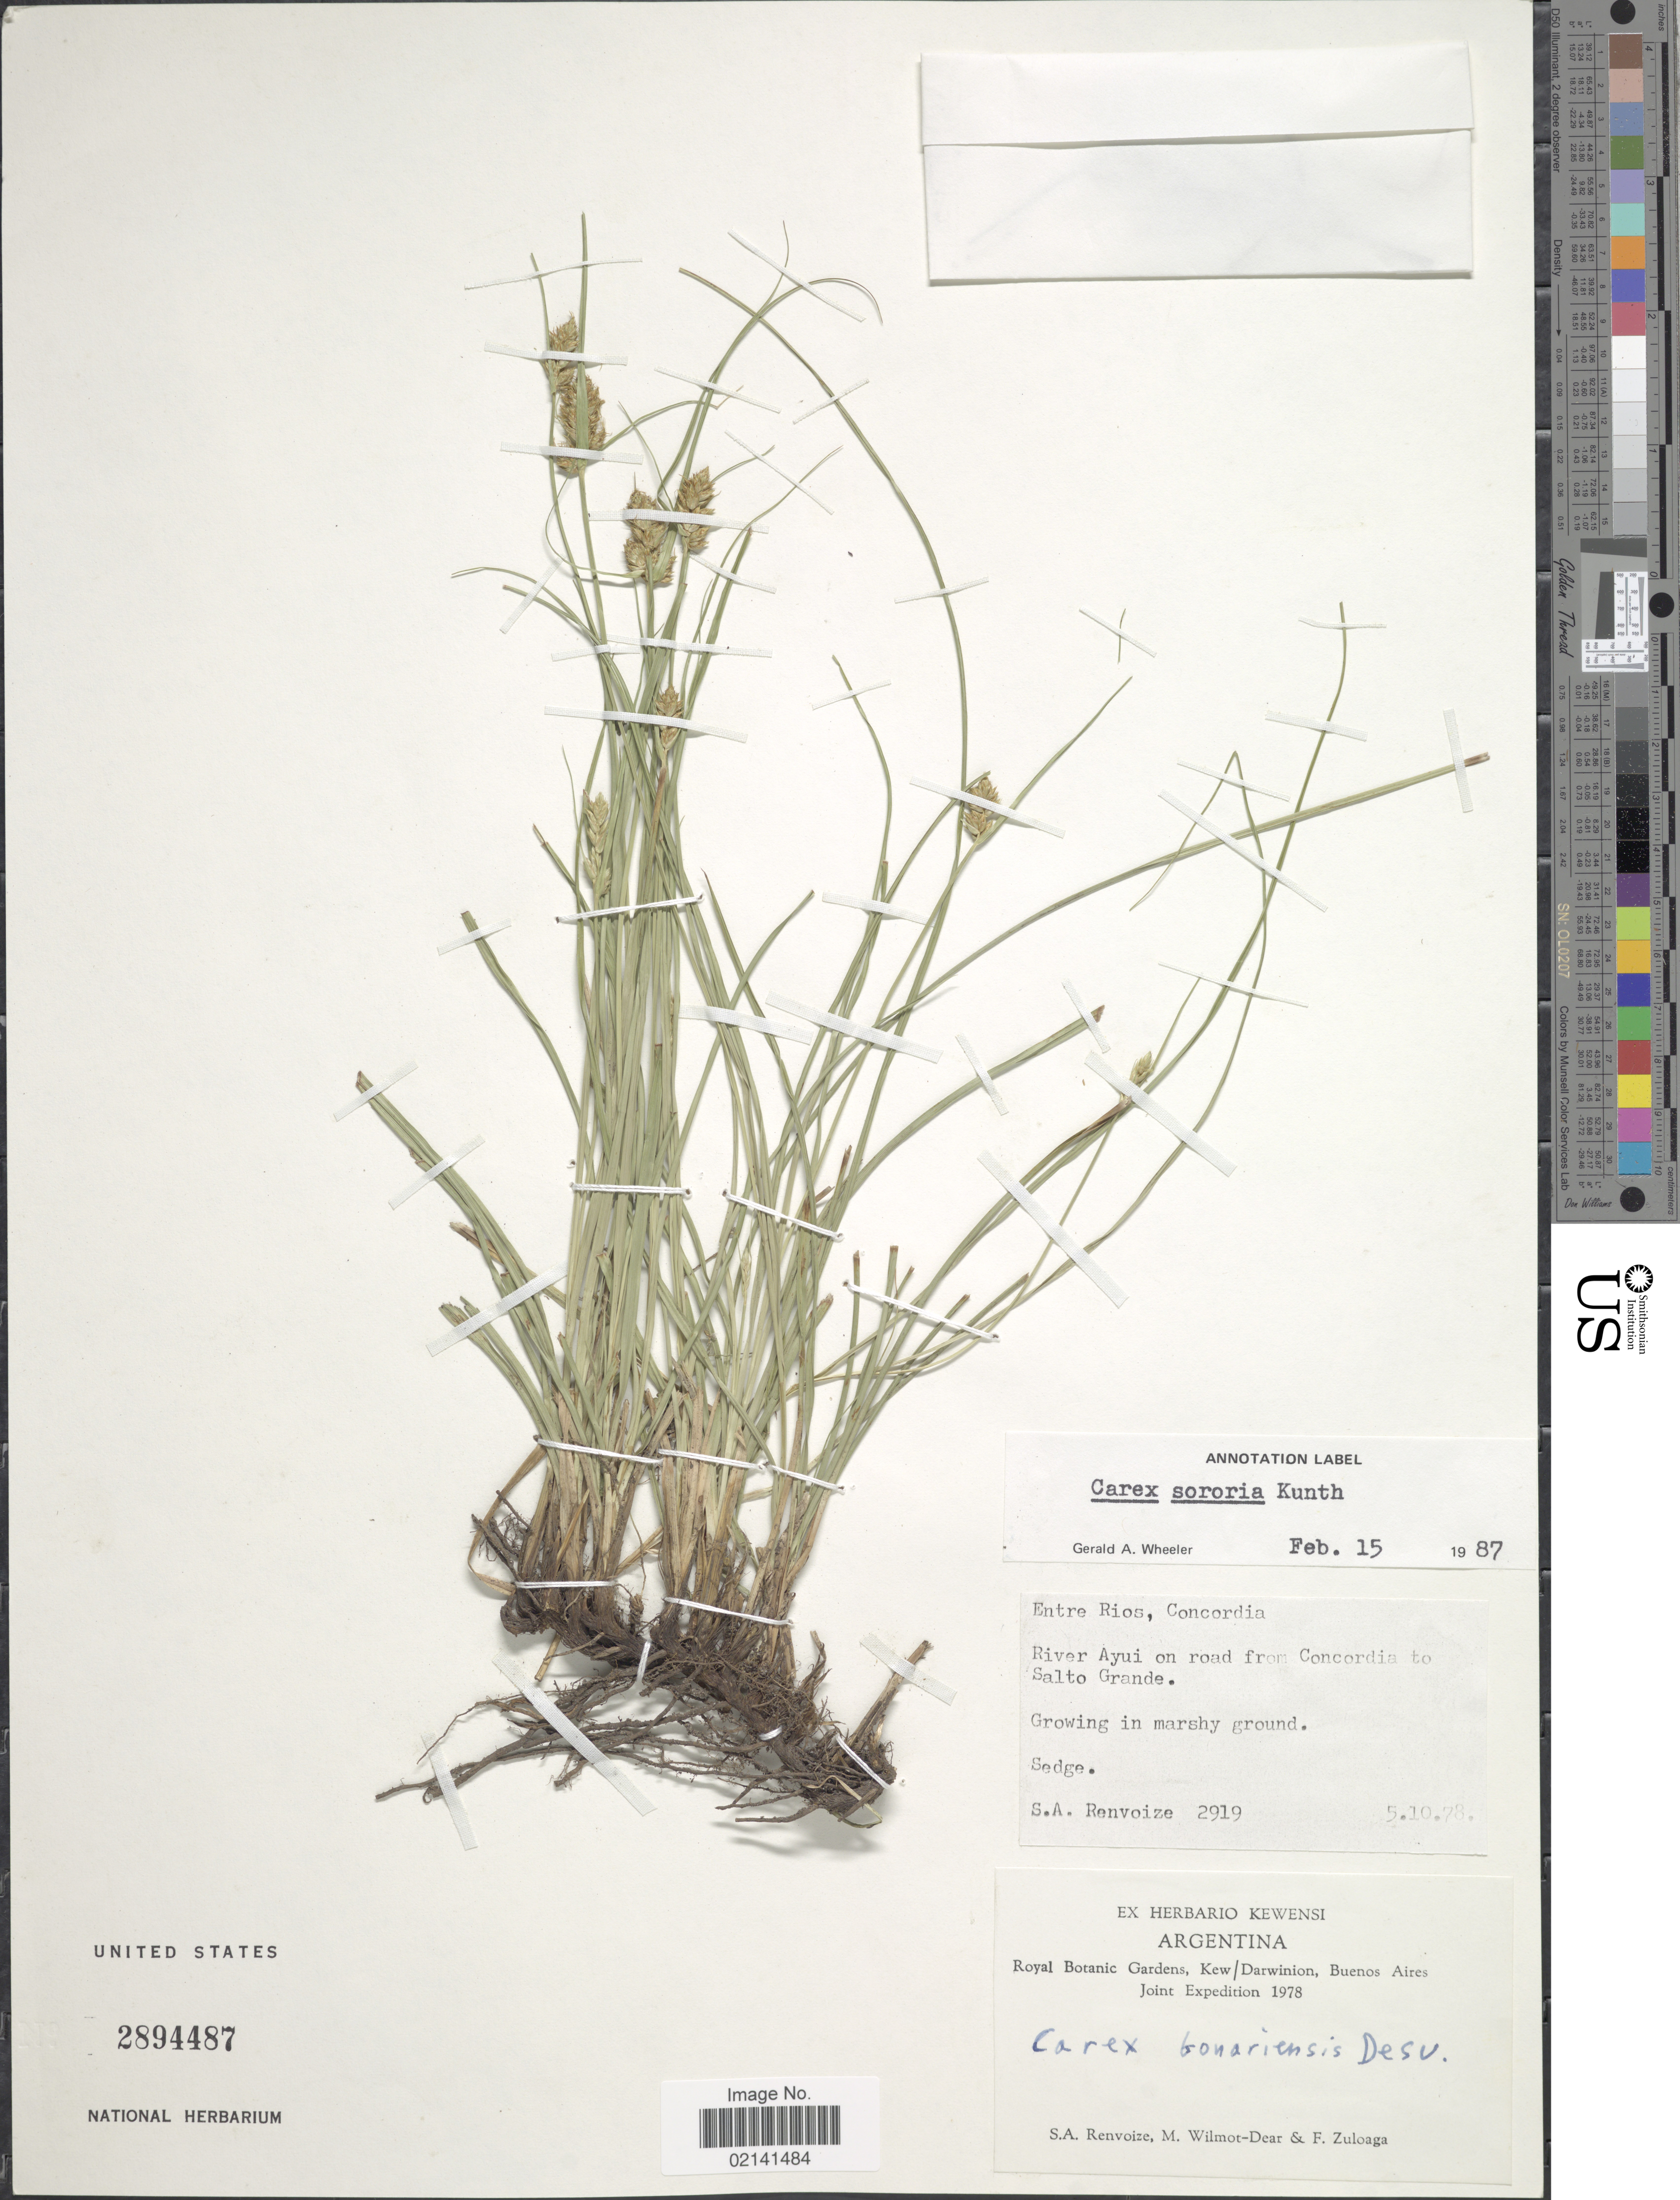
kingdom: Plantae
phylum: Tracheophyta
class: Liliopsida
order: Poales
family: Cyperaceae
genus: Carex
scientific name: Carex sororia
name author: Kunth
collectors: S. A. Renvoize, M. Wilmot-Dear & F. Zuloaga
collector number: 2919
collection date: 1978-10-05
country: Argentina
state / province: Entre Rios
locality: Entre Rios, Concordia. River Ayui on road from Concordia to Salto Grande.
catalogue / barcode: US 2894487